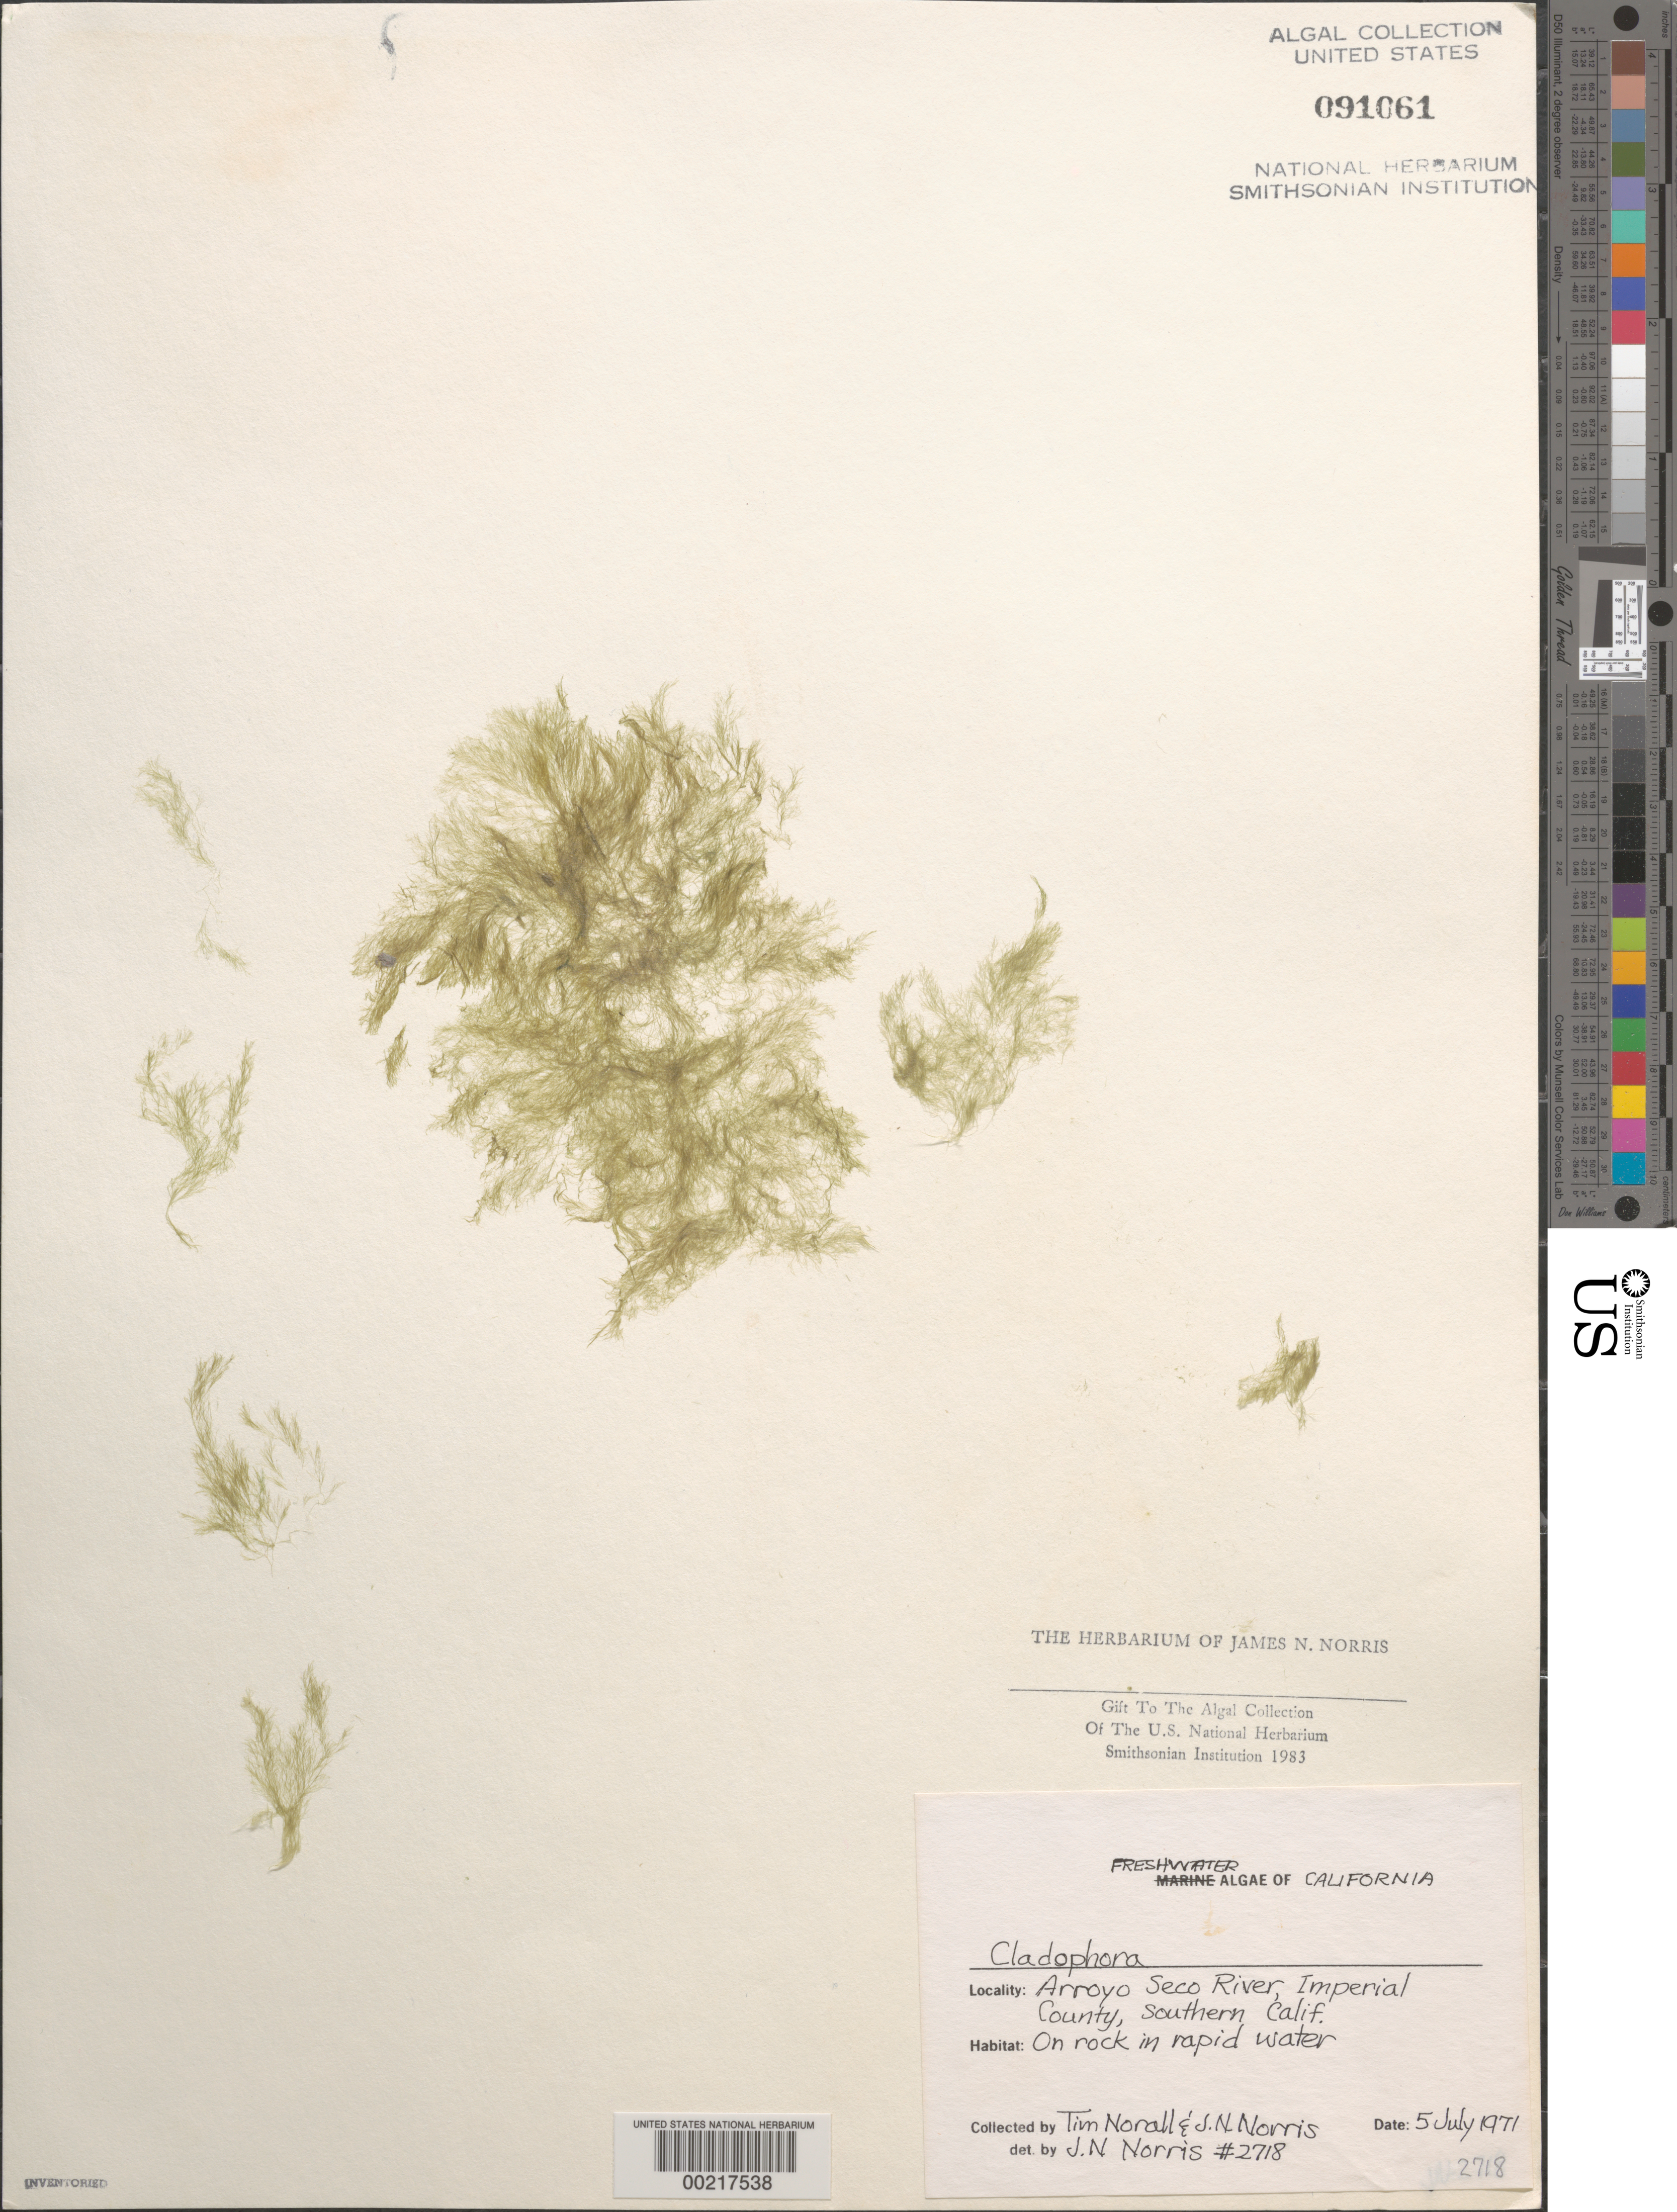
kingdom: Plantae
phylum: Chlorophyta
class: Ulvophyceae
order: Cladophorales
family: Cladophoraceae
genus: Cladophora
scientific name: Cladophora sp.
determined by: Norris, James N.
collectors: T. Norall & J. N. Norris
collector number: JN-2718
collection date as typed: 05 Jul 1971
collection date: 1971-07-05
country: United States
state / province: California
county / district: Imperial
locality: Arroyo Seco River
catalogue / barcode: US 91061